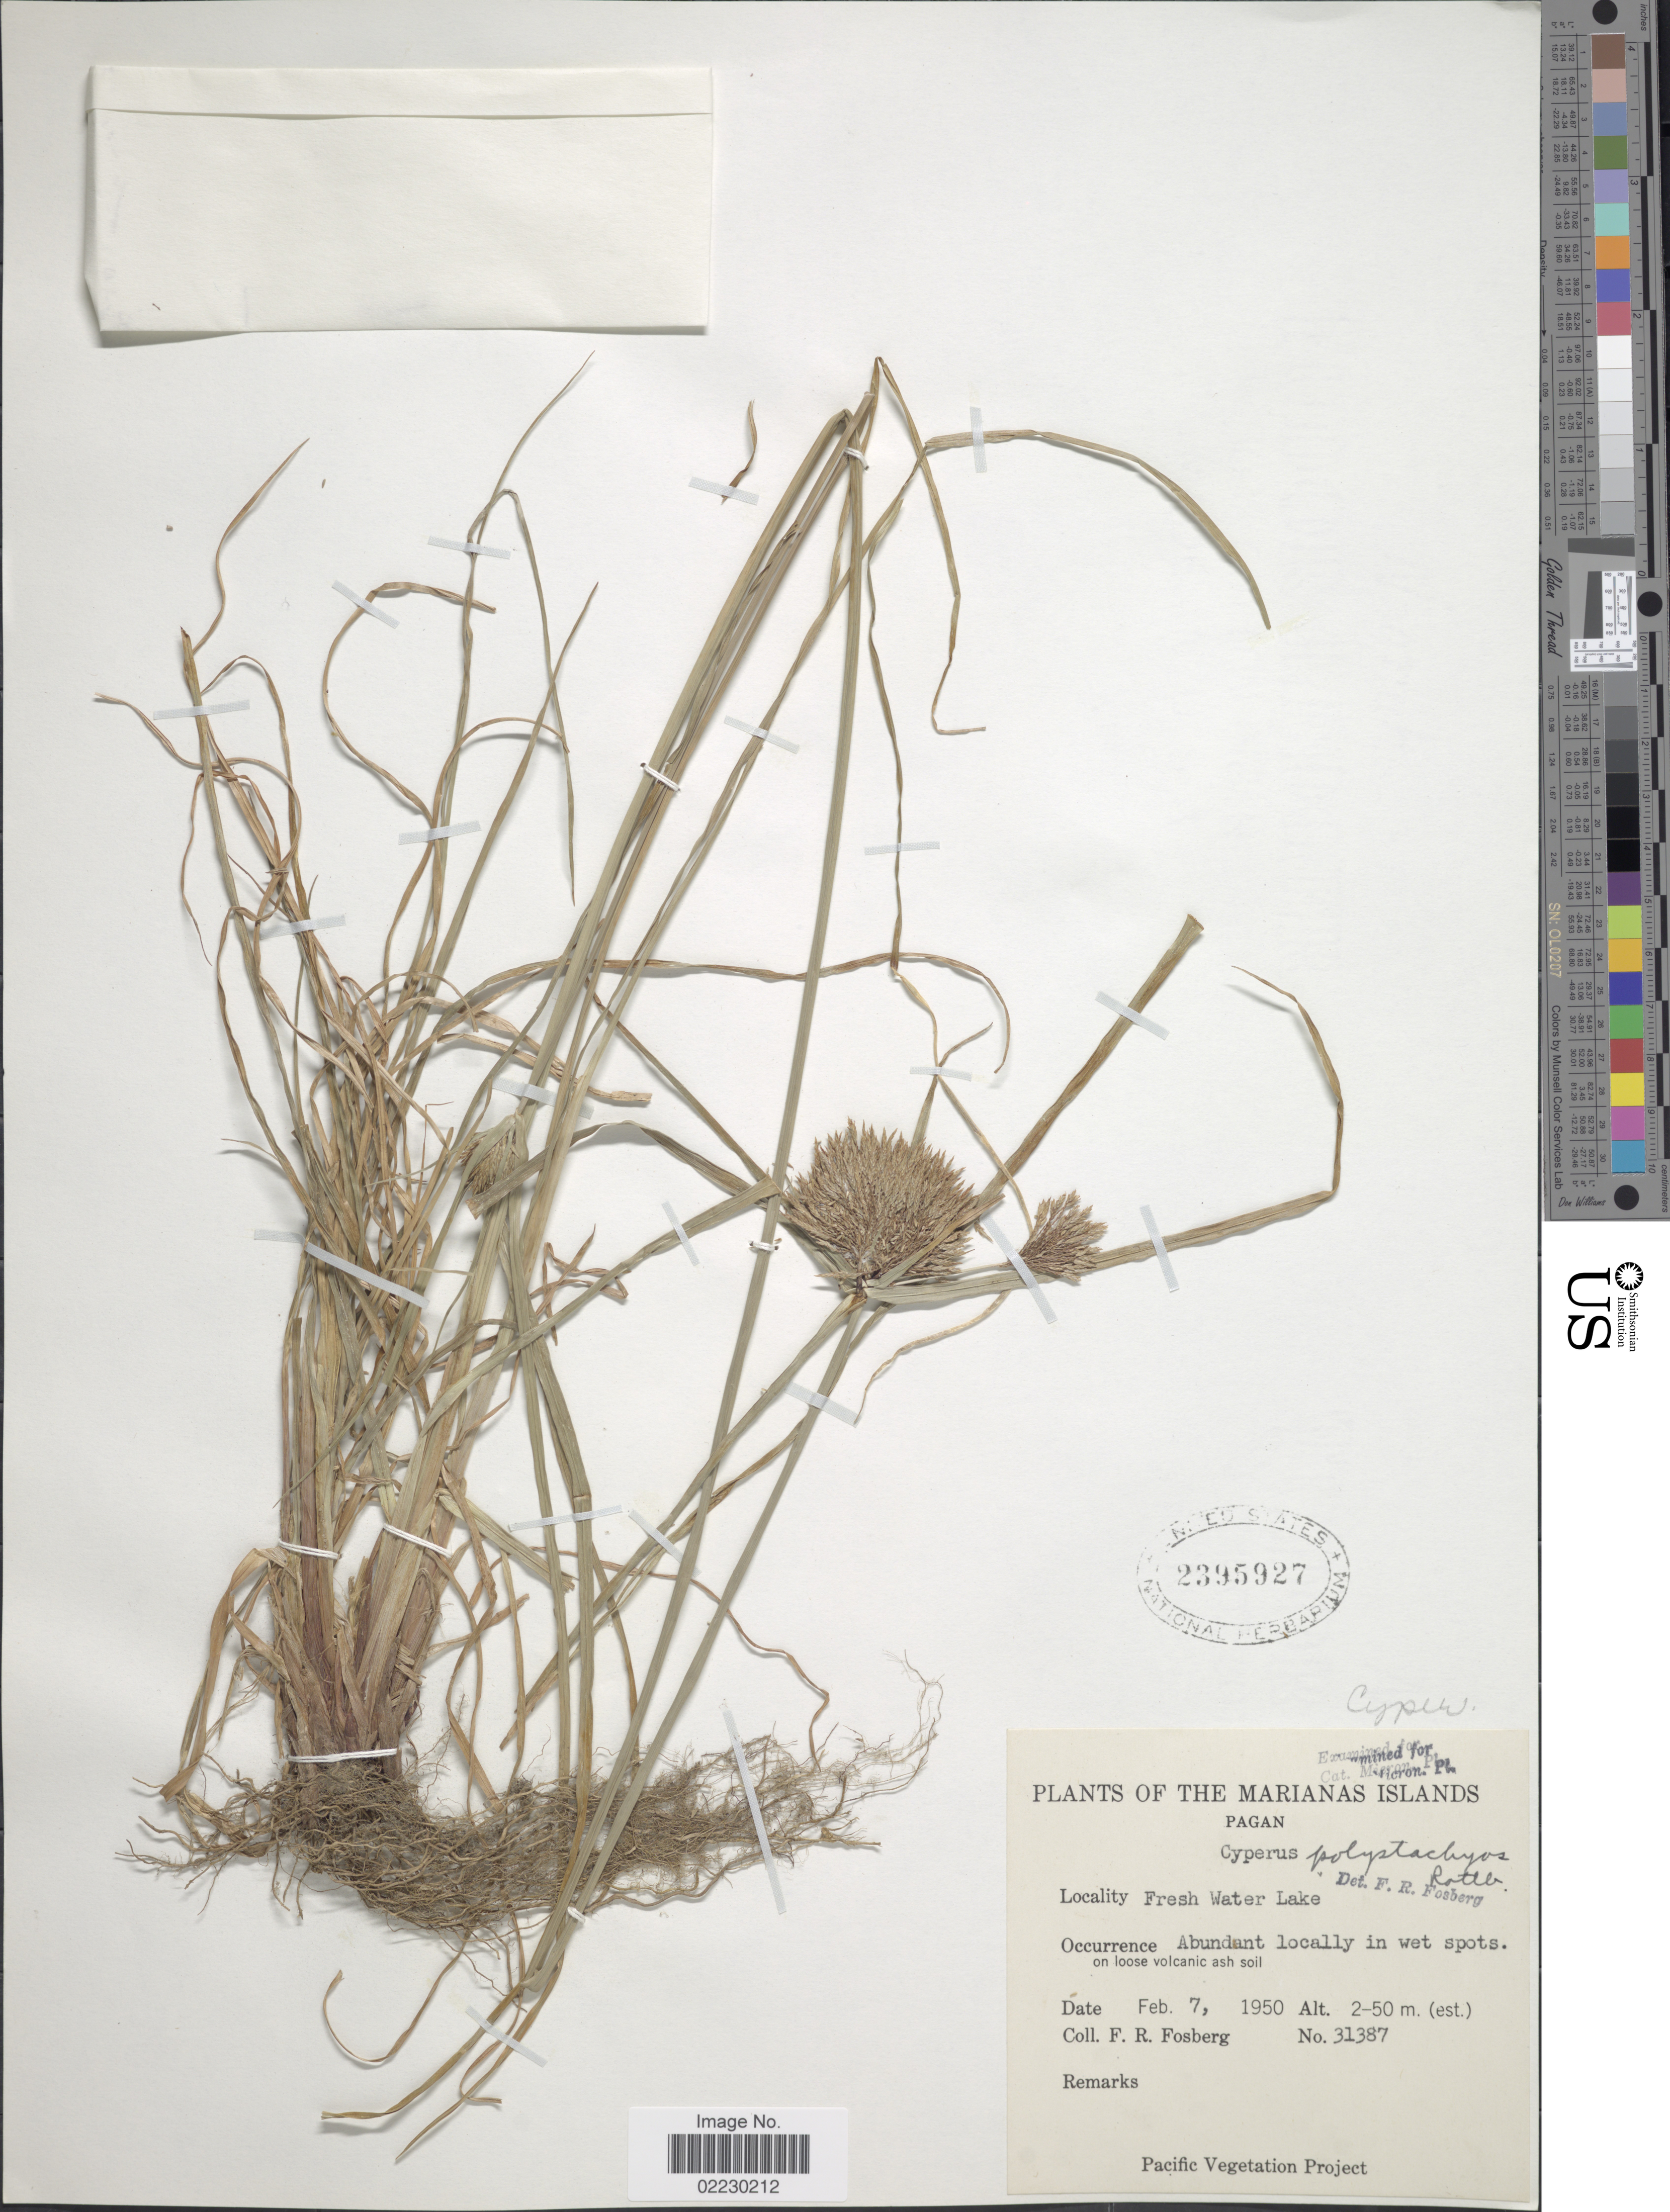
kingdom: Plantae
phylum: Tracheophyta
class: Liliopsida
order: Poales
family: Cyperaceae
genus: Cyperus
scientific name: Cyperus polystachyos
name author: Rottb.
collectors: F. R. Fosberg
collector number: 31387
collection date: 1950-02-07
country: Northern Mariana Islands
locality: Maranas Islands, Fresh Water Lake, abundant in locally wet spots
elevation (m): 2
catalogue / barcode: US 2395927